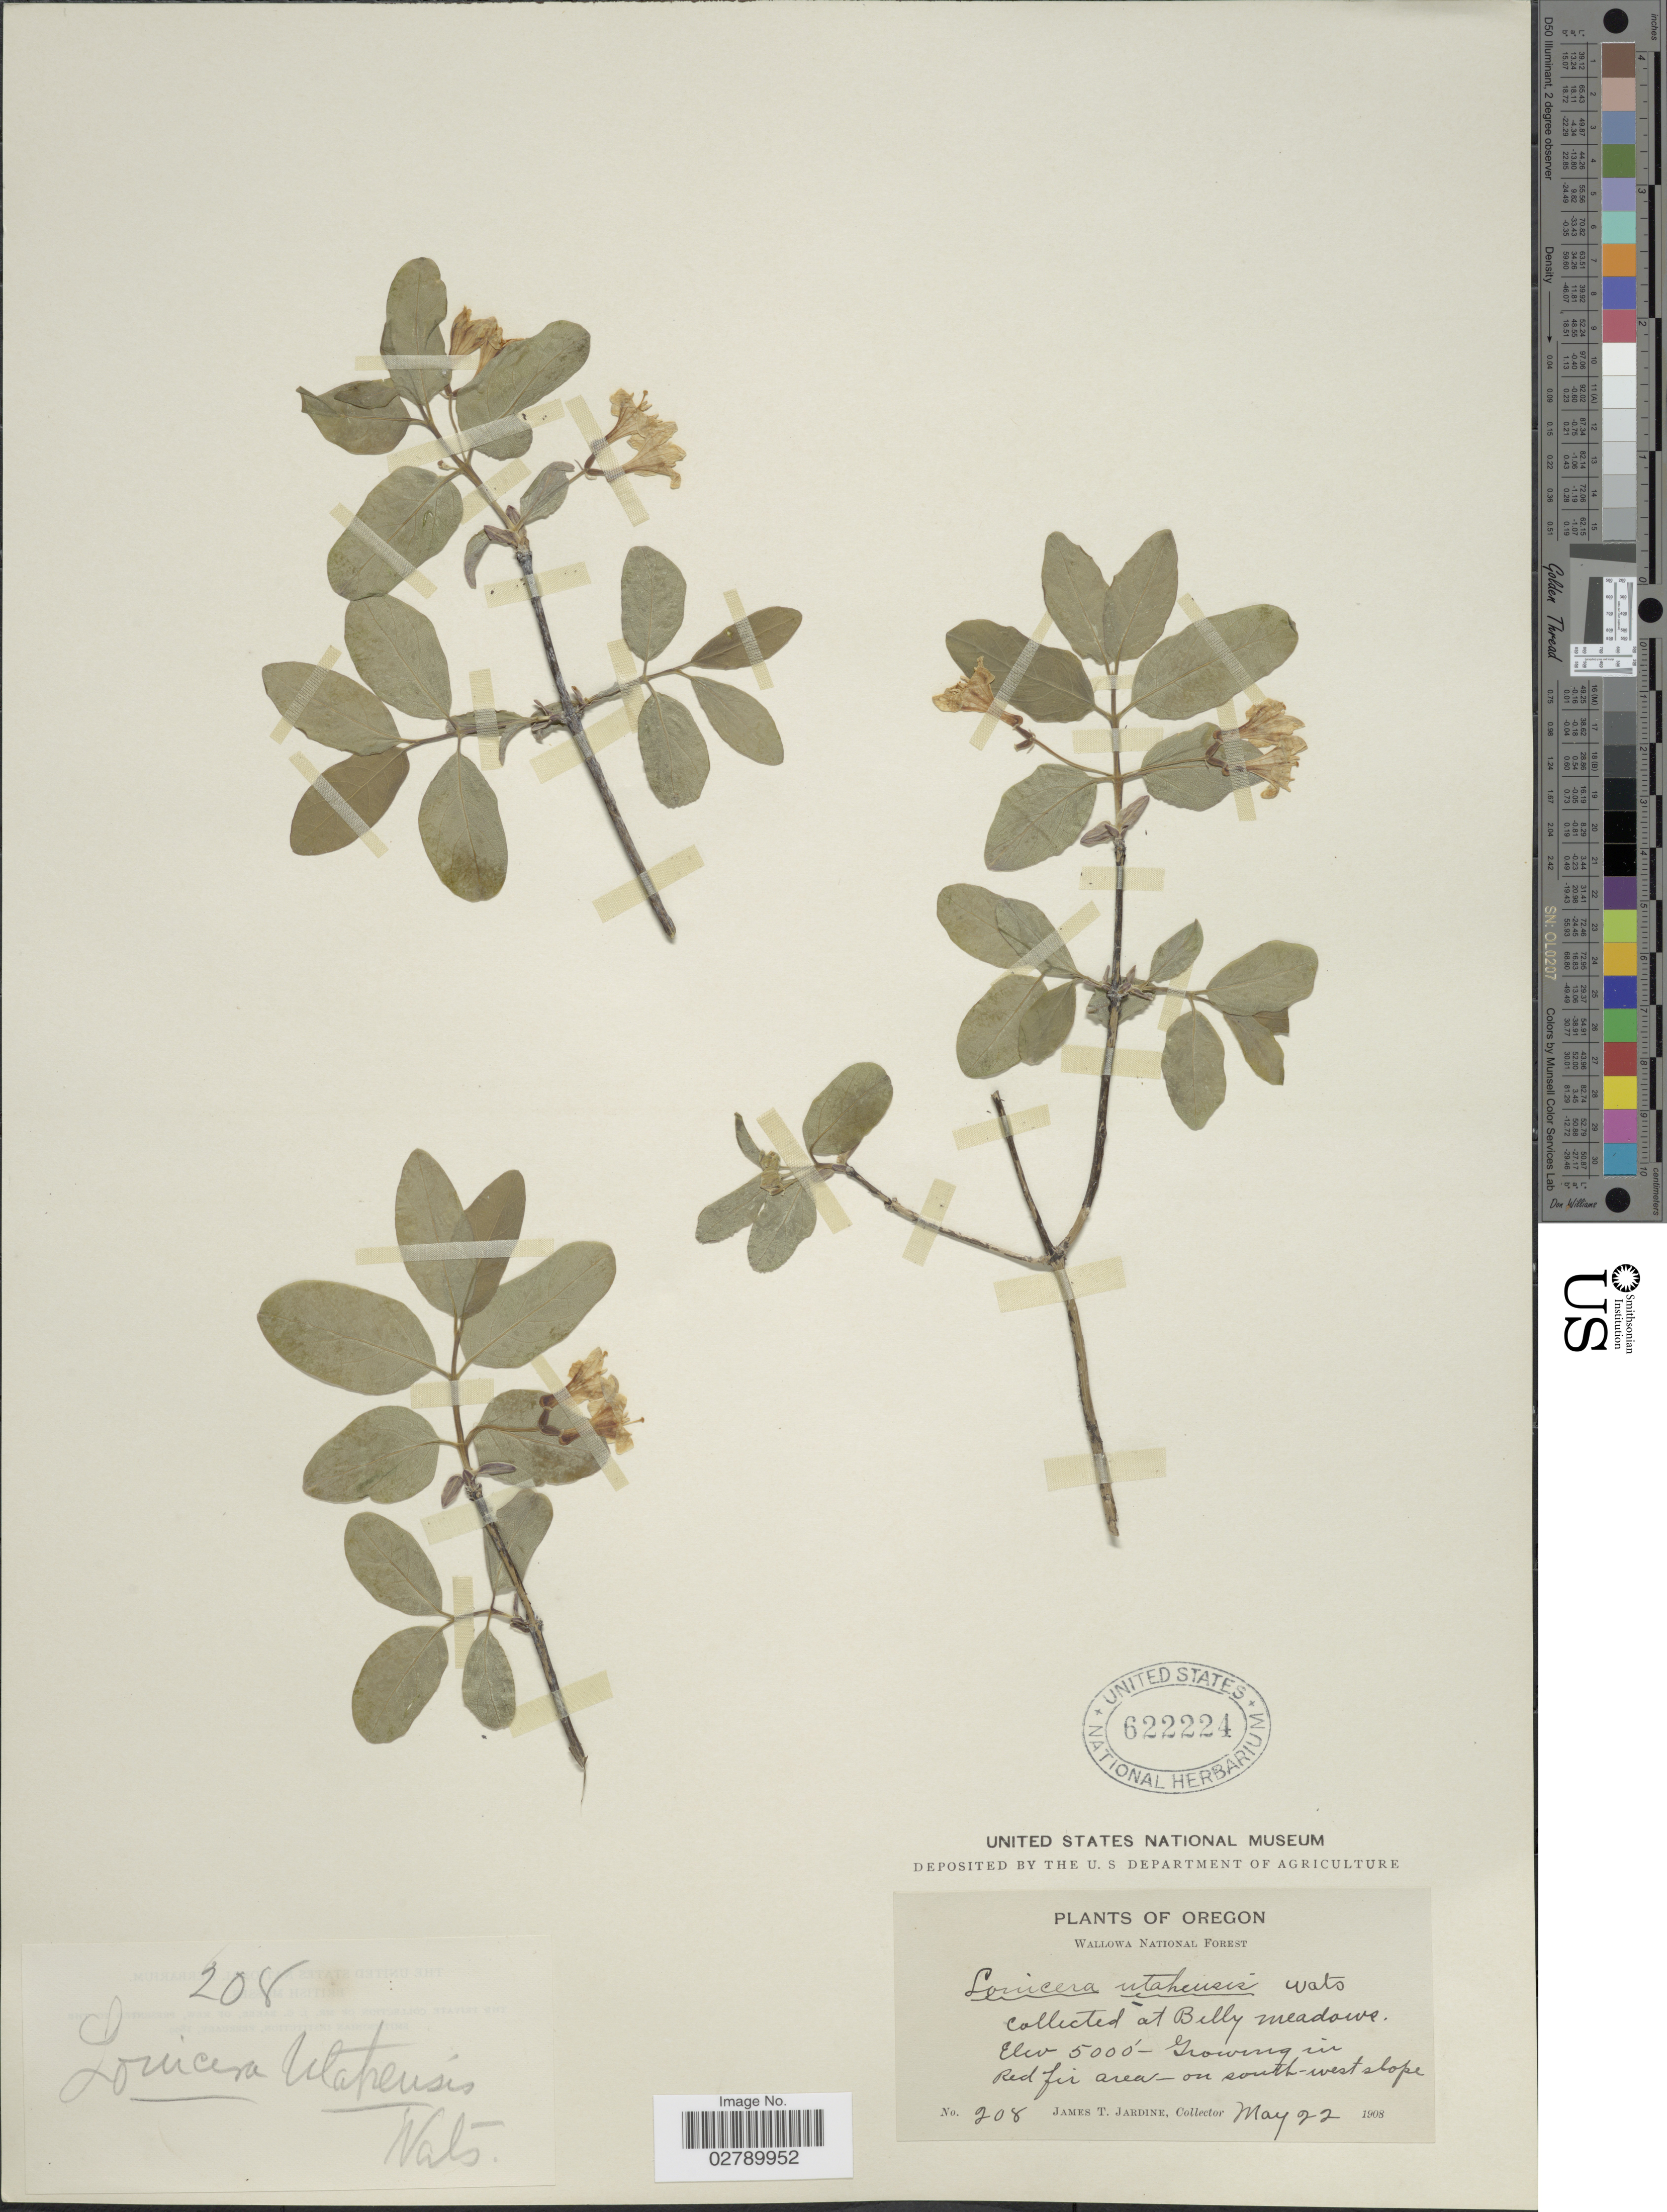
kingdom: Plantae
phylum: Tracheophyta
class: Magnoliopsida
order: Dipsacales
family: Caprifoliaceae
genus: Lonicera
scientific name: Lonicera utahensis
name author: S. Watson in C. King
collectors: J. T. Jardine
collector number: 208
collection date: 1908-05-22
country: United States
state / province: Oregon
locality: Wallowa National Forest. Belly Meadows.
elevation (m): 1524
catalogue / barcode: US 622224